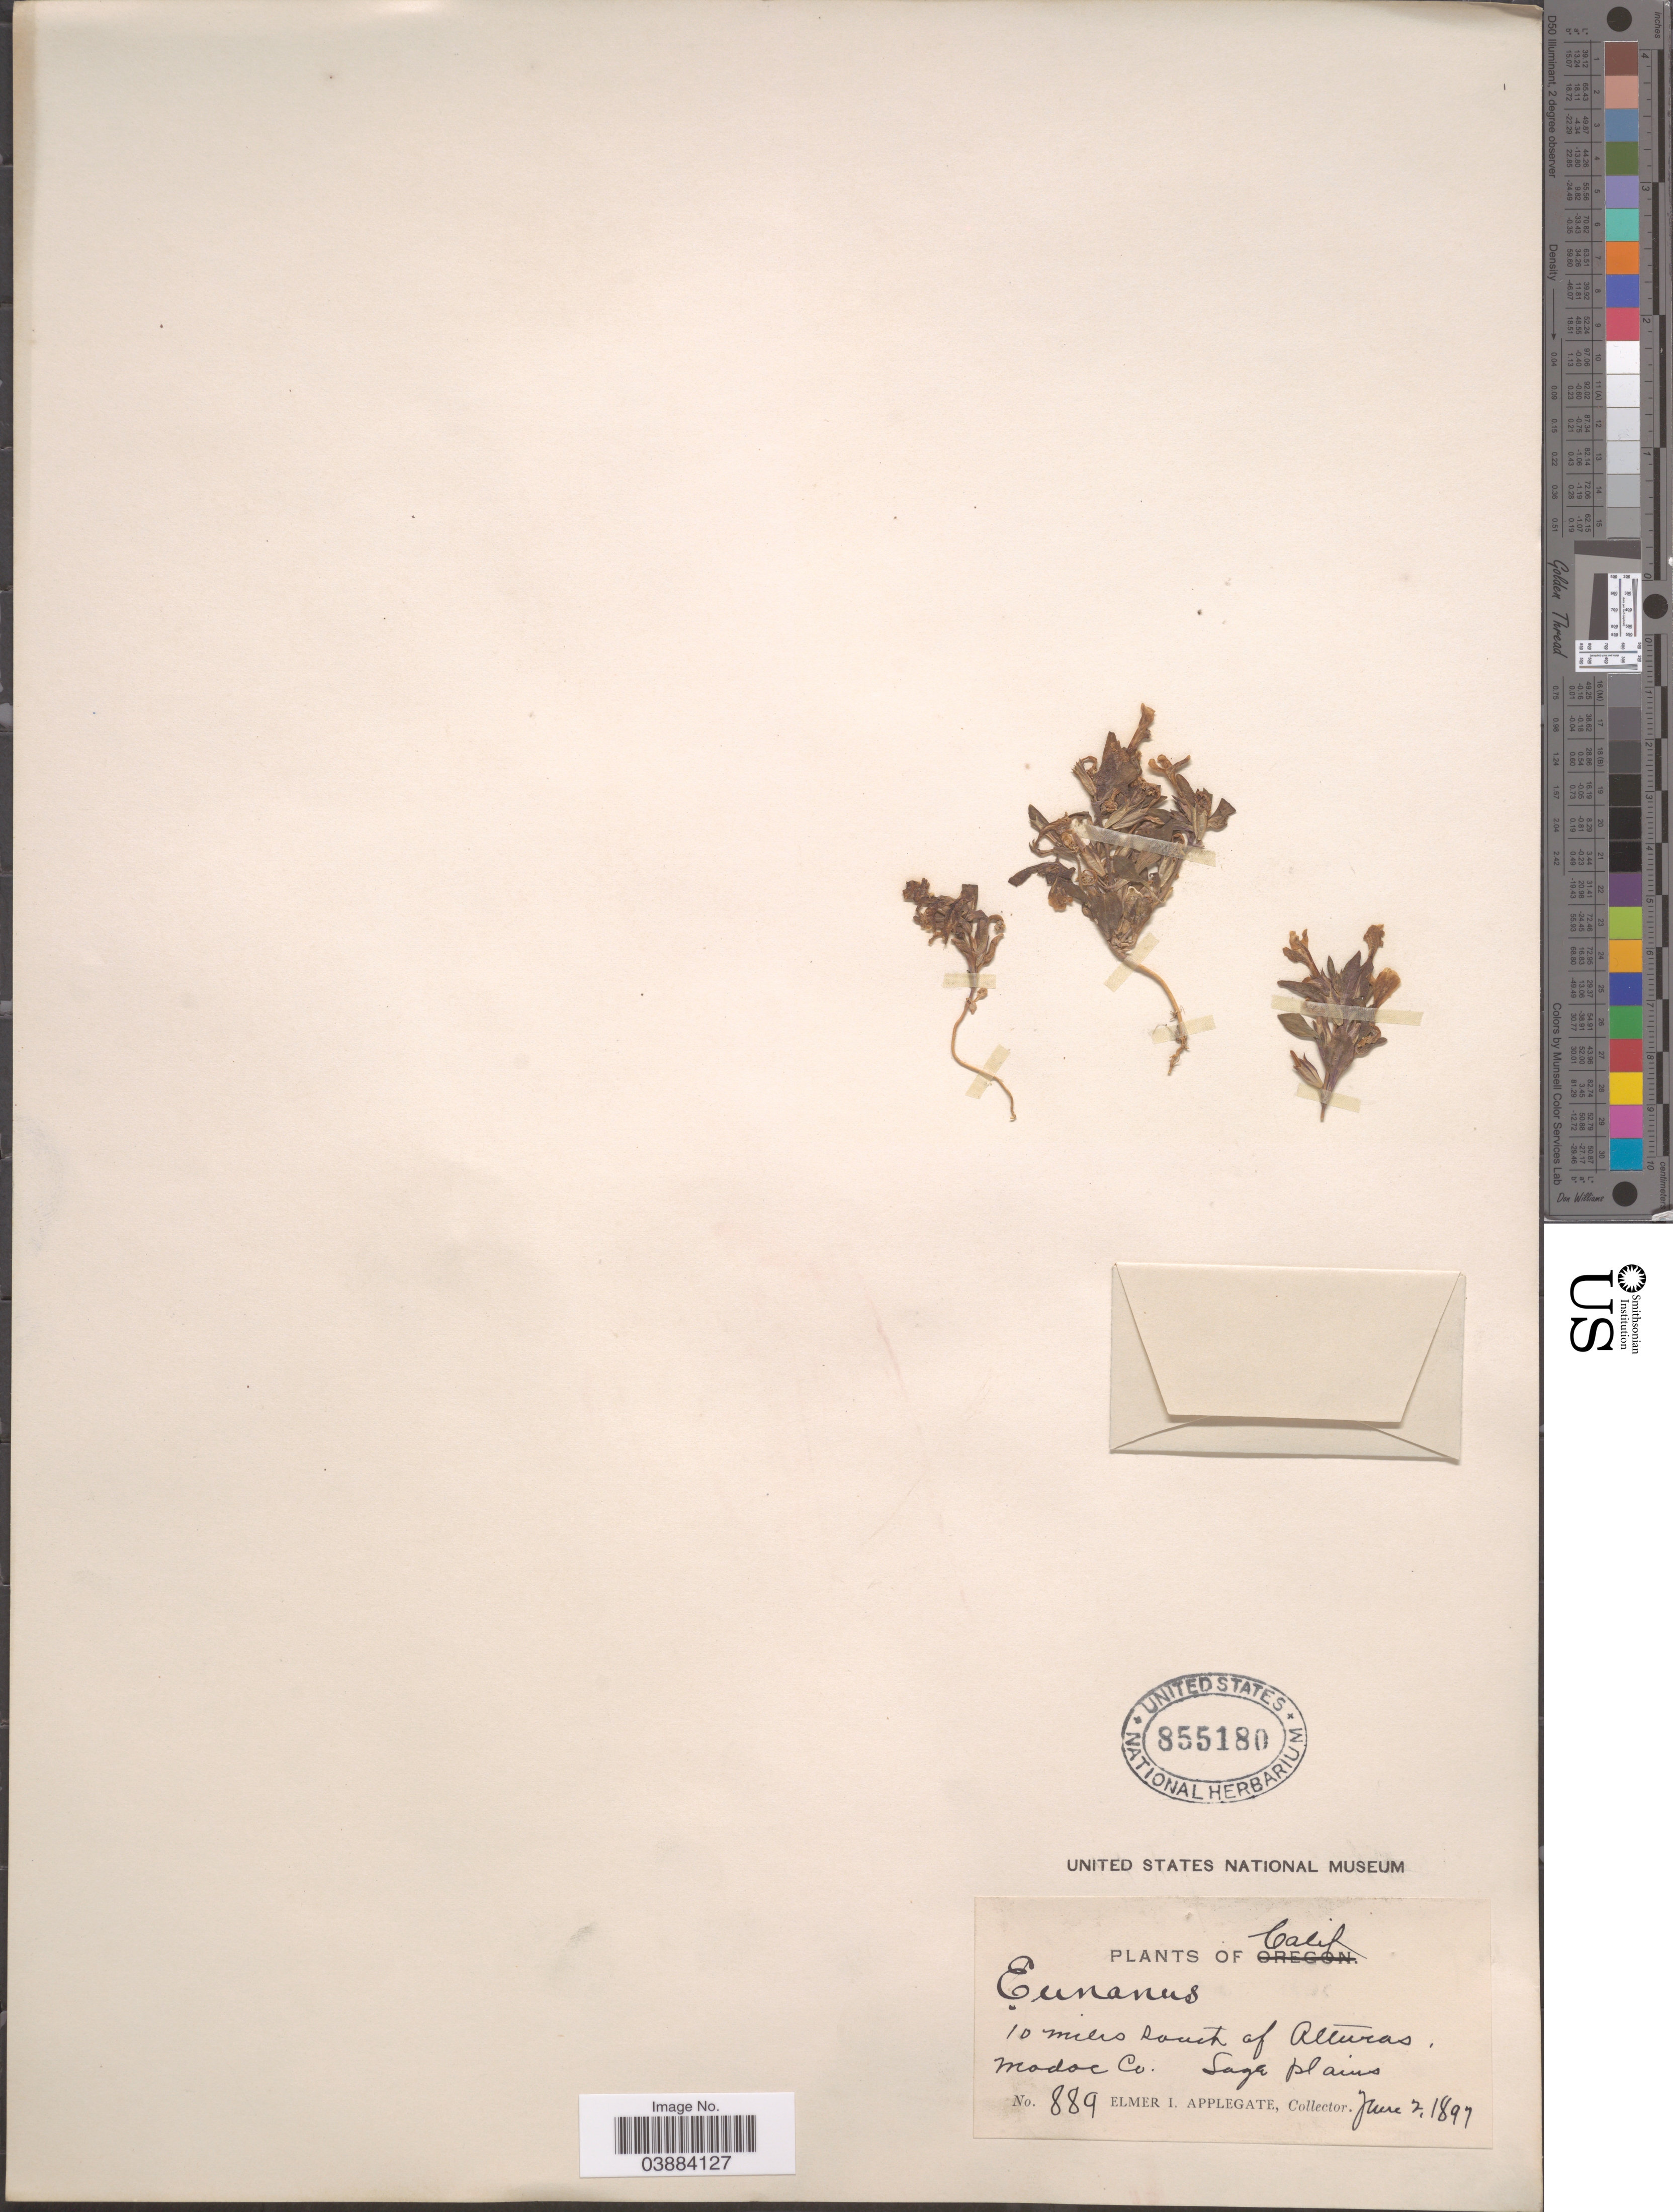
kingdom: Plantae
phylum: Tracheophyta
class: Magnoliopsida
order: Lamiales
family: Phrymaceae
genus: Eunanus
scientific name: Eunanus sp.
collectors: E. I. Applegate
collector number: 889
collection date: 1897-06-02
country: United States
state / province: California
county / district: Modoc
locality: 10 miles south of Alturas Modoc Co.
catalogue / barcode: US 855180